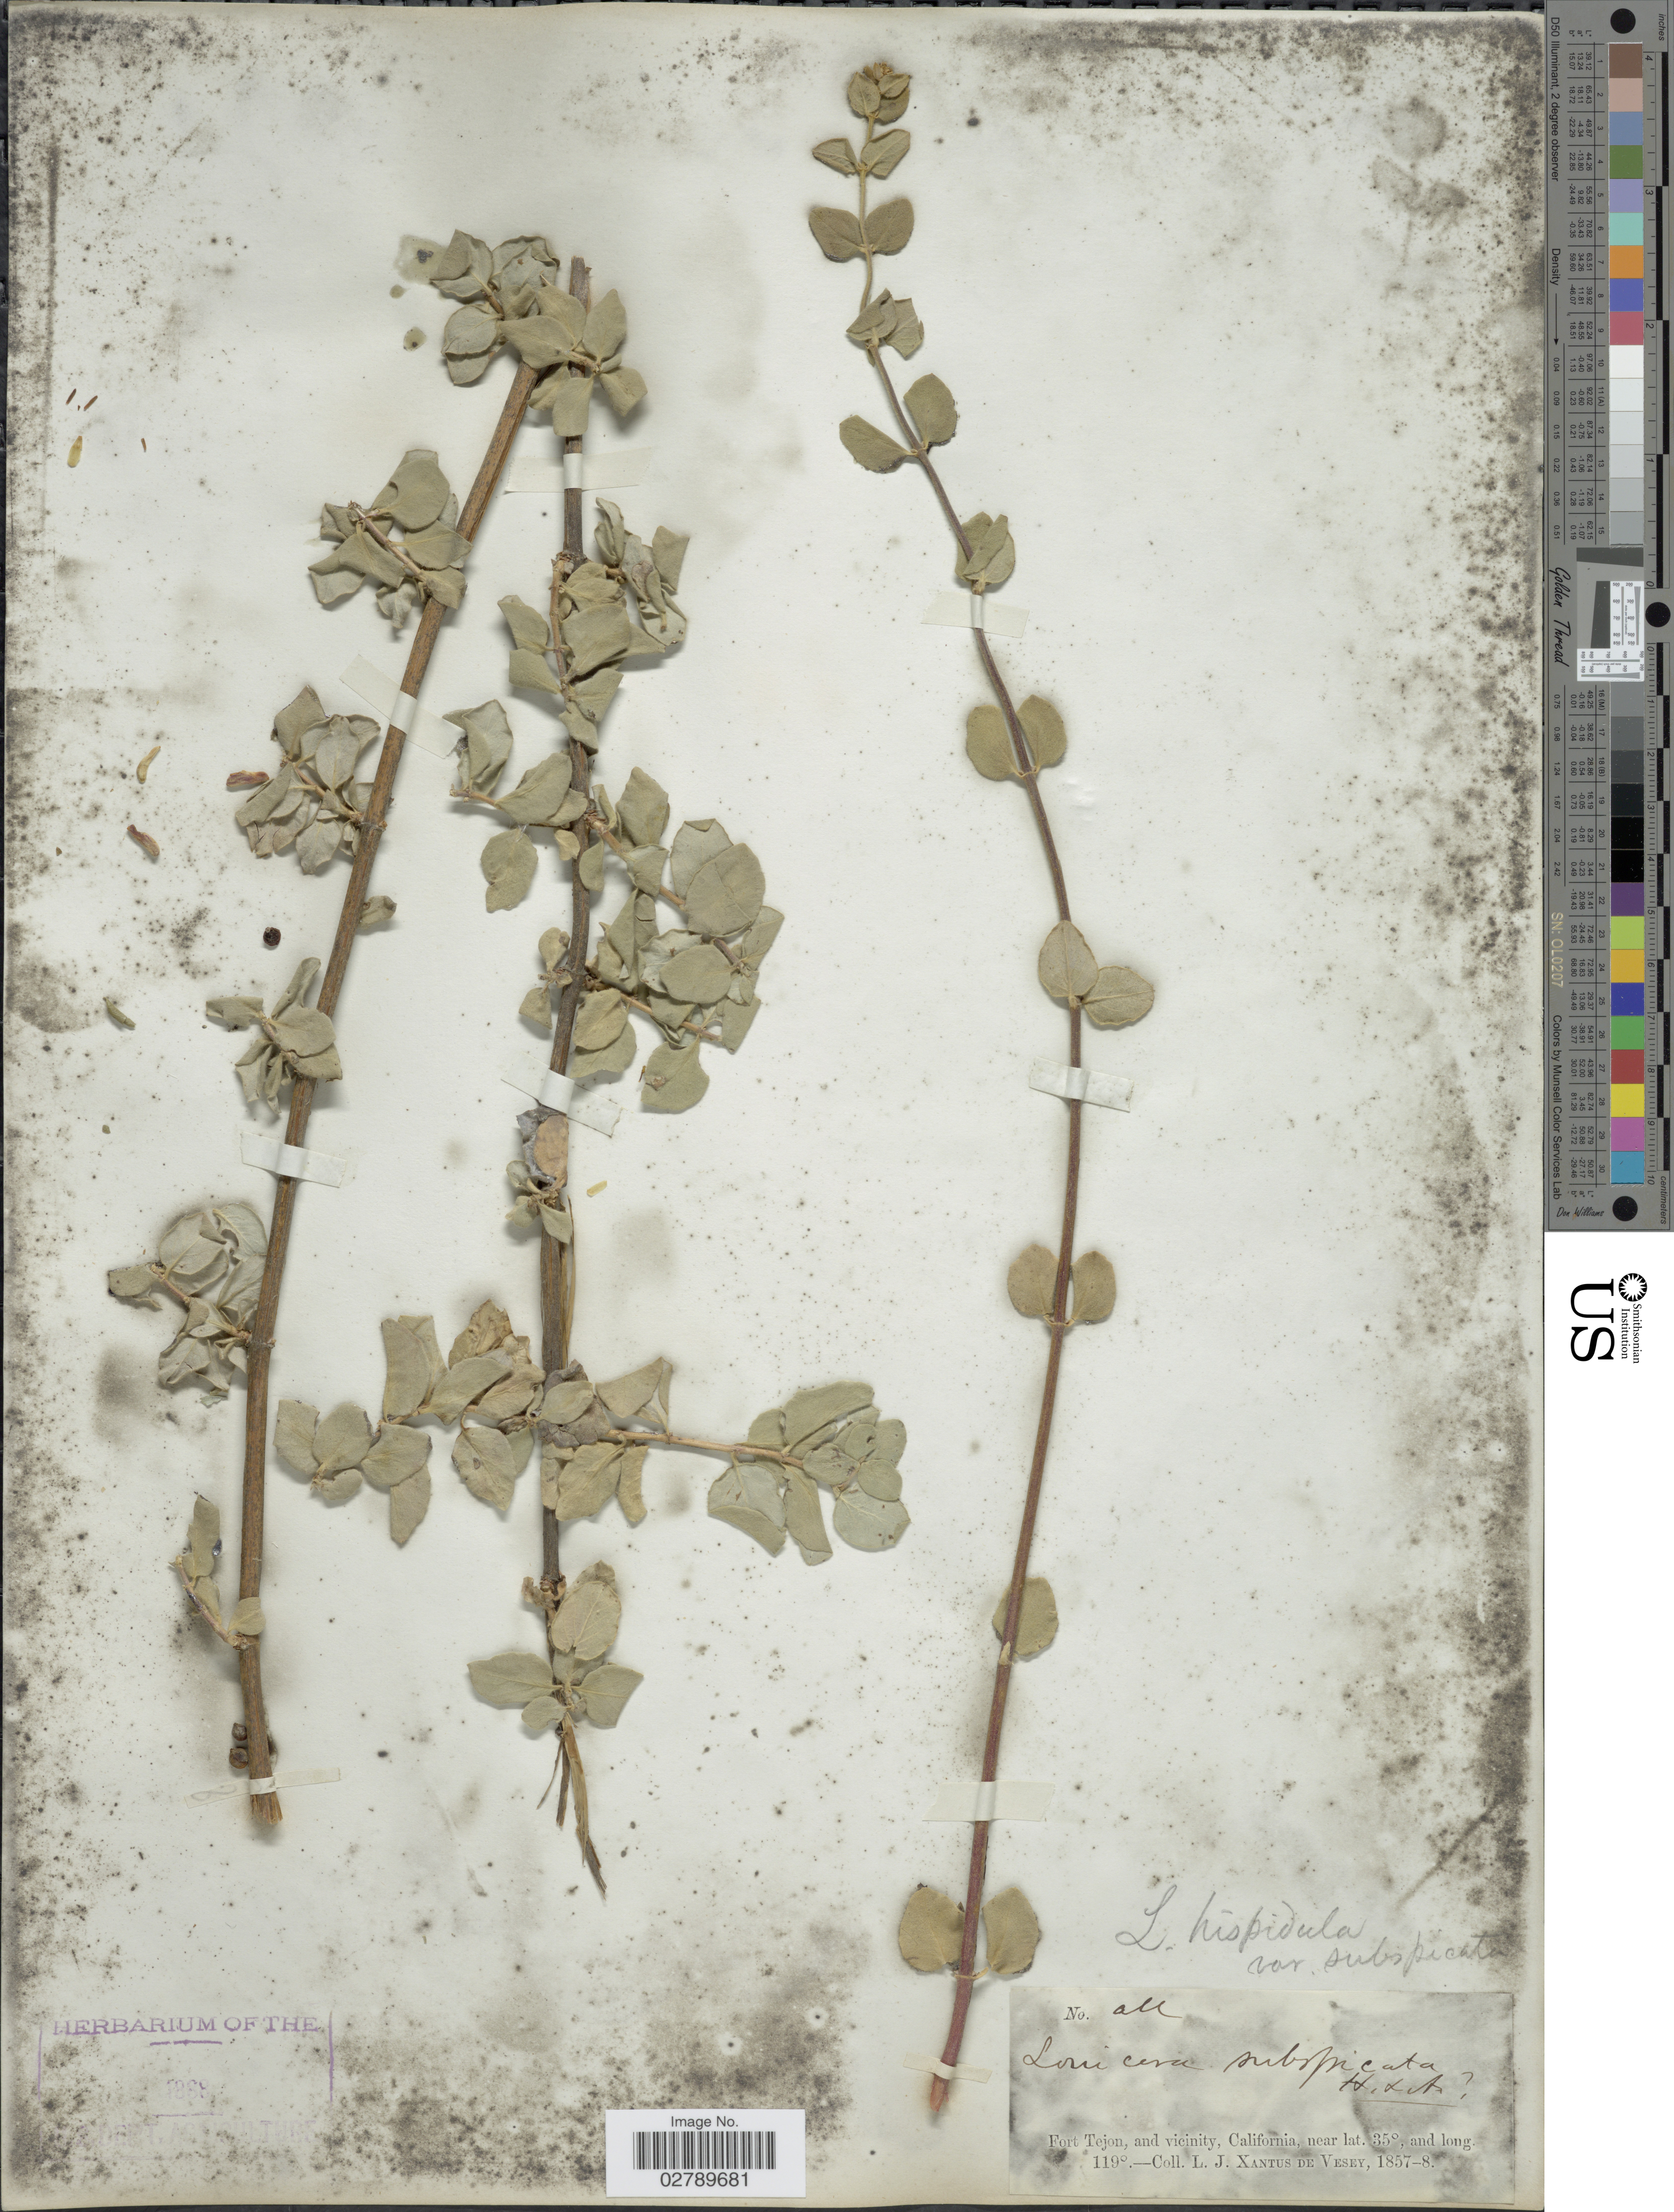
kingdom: Plantae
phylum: Tracheophyta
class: Magnoliopsida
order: Dipsacales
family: Caprifoliaceae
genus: Lonicera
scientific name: Lonicera johnstonii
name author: (D.D. Keck) McMinn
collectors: L. Xantus de Vesey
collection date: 1857/1858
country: United States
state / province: California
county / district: Kern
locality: Fort Tejon, and vicinity